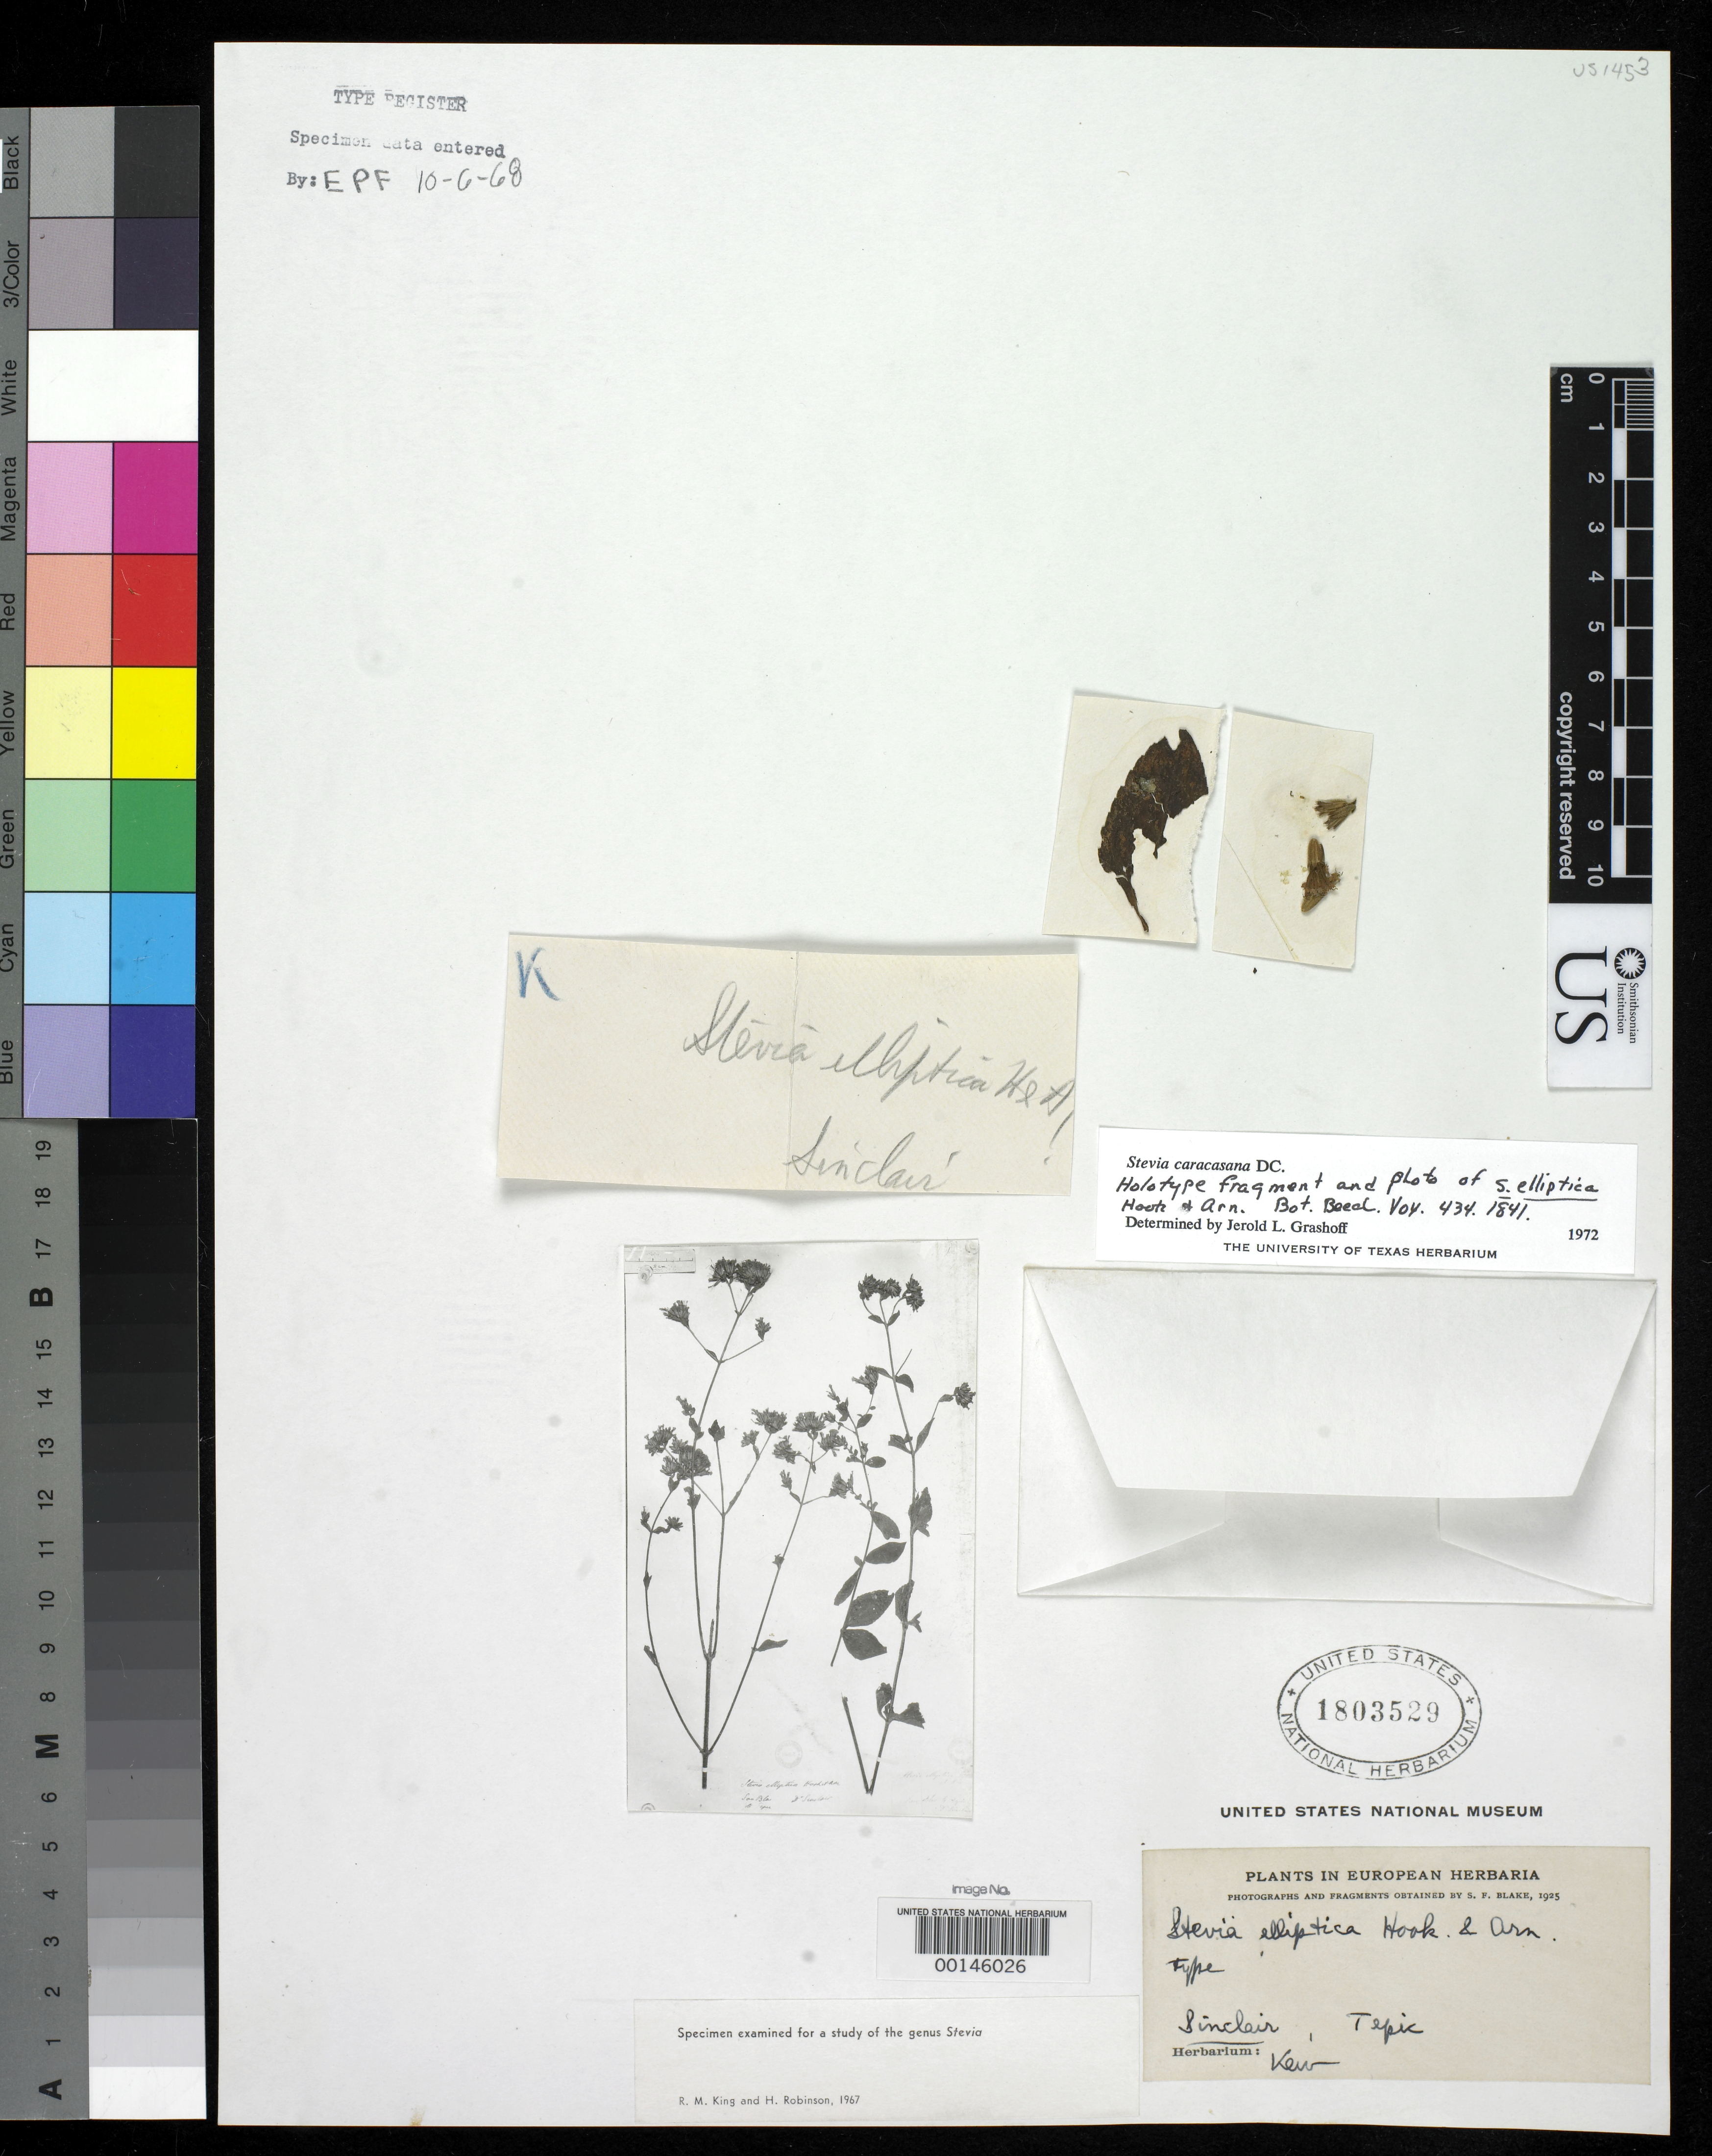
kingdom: Plantae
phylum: Tracheophyta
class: Magnoliopsida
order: Asterales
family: Asteraceae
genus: Stevia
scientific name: Stevia elliptica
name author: Hook. & Arn.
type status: Type Fragment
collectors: J. Sinclair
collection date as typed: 1925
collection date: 1925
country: Mexico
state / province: Nayarit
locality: San Bias to Tepic.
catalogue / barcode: US 1803529